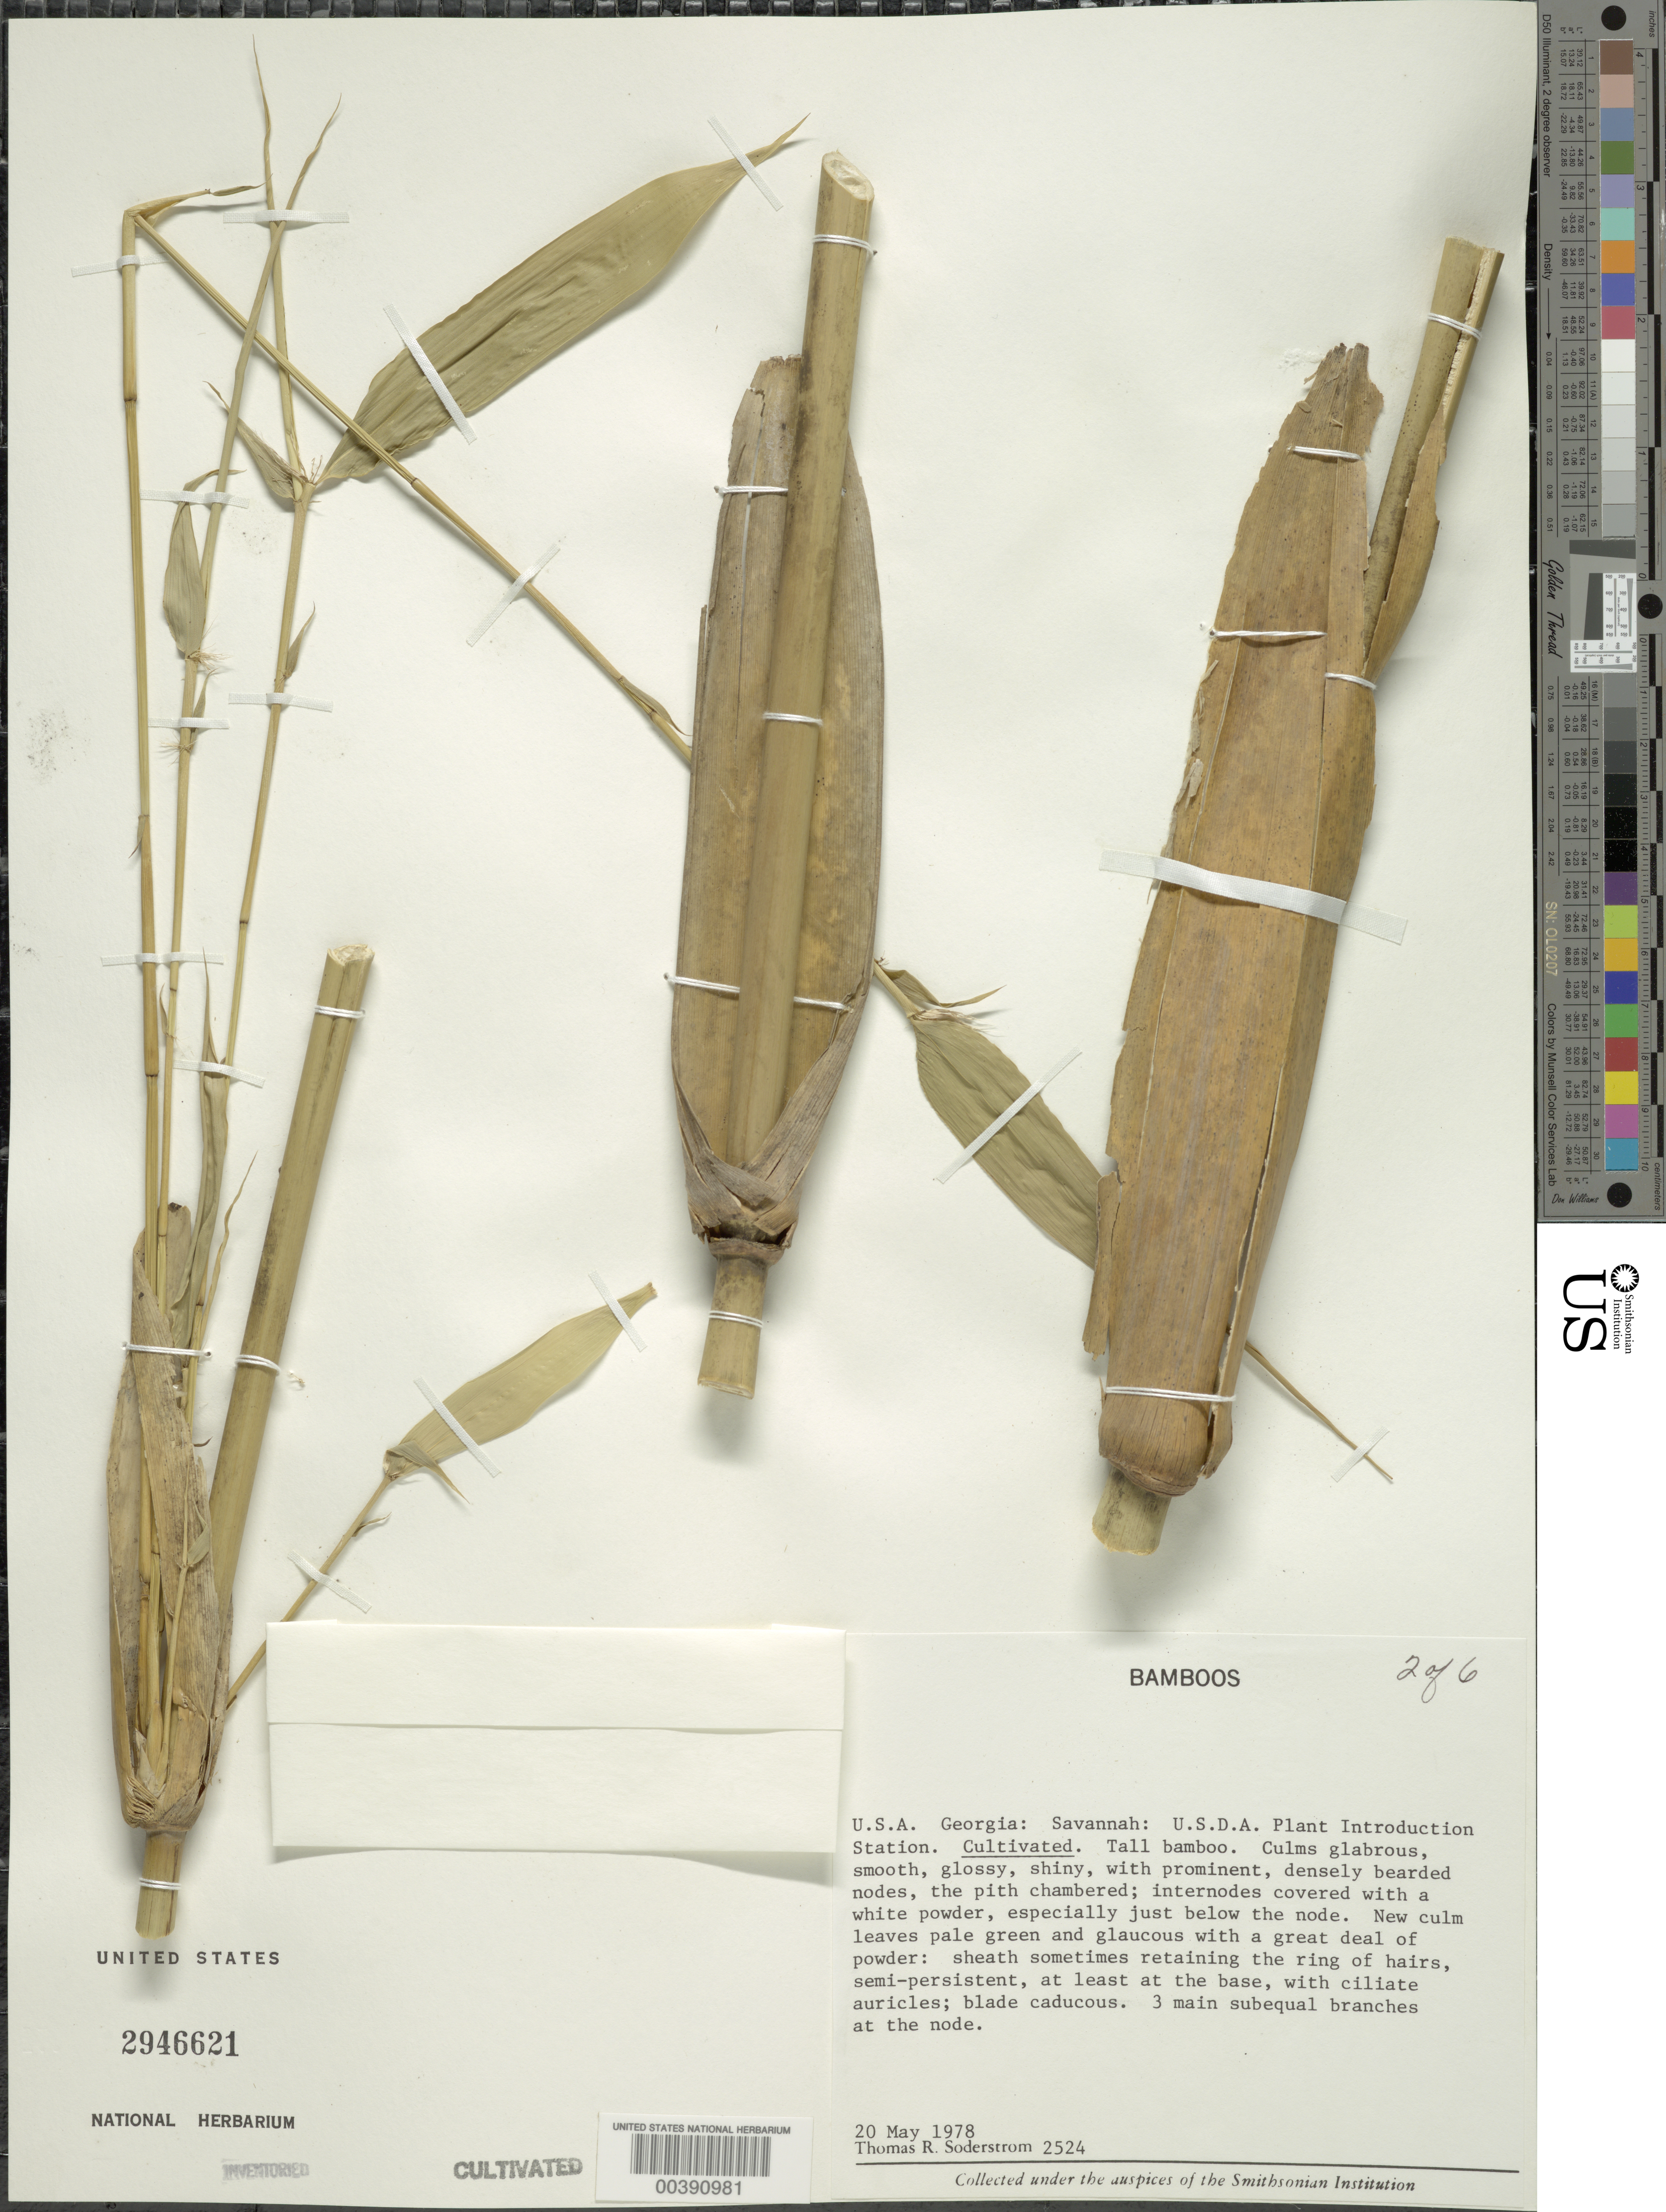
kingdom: Plantae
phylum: Tracheophyta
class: Liliopsida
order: Poales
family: Poaceae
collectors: T. R. Soderstrom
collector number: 2524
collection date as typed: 20 May 1978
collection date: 1978-05-20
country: United States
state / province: Georgia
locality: Savannah, barbour lathroup pi garden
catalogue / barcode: US 2946621